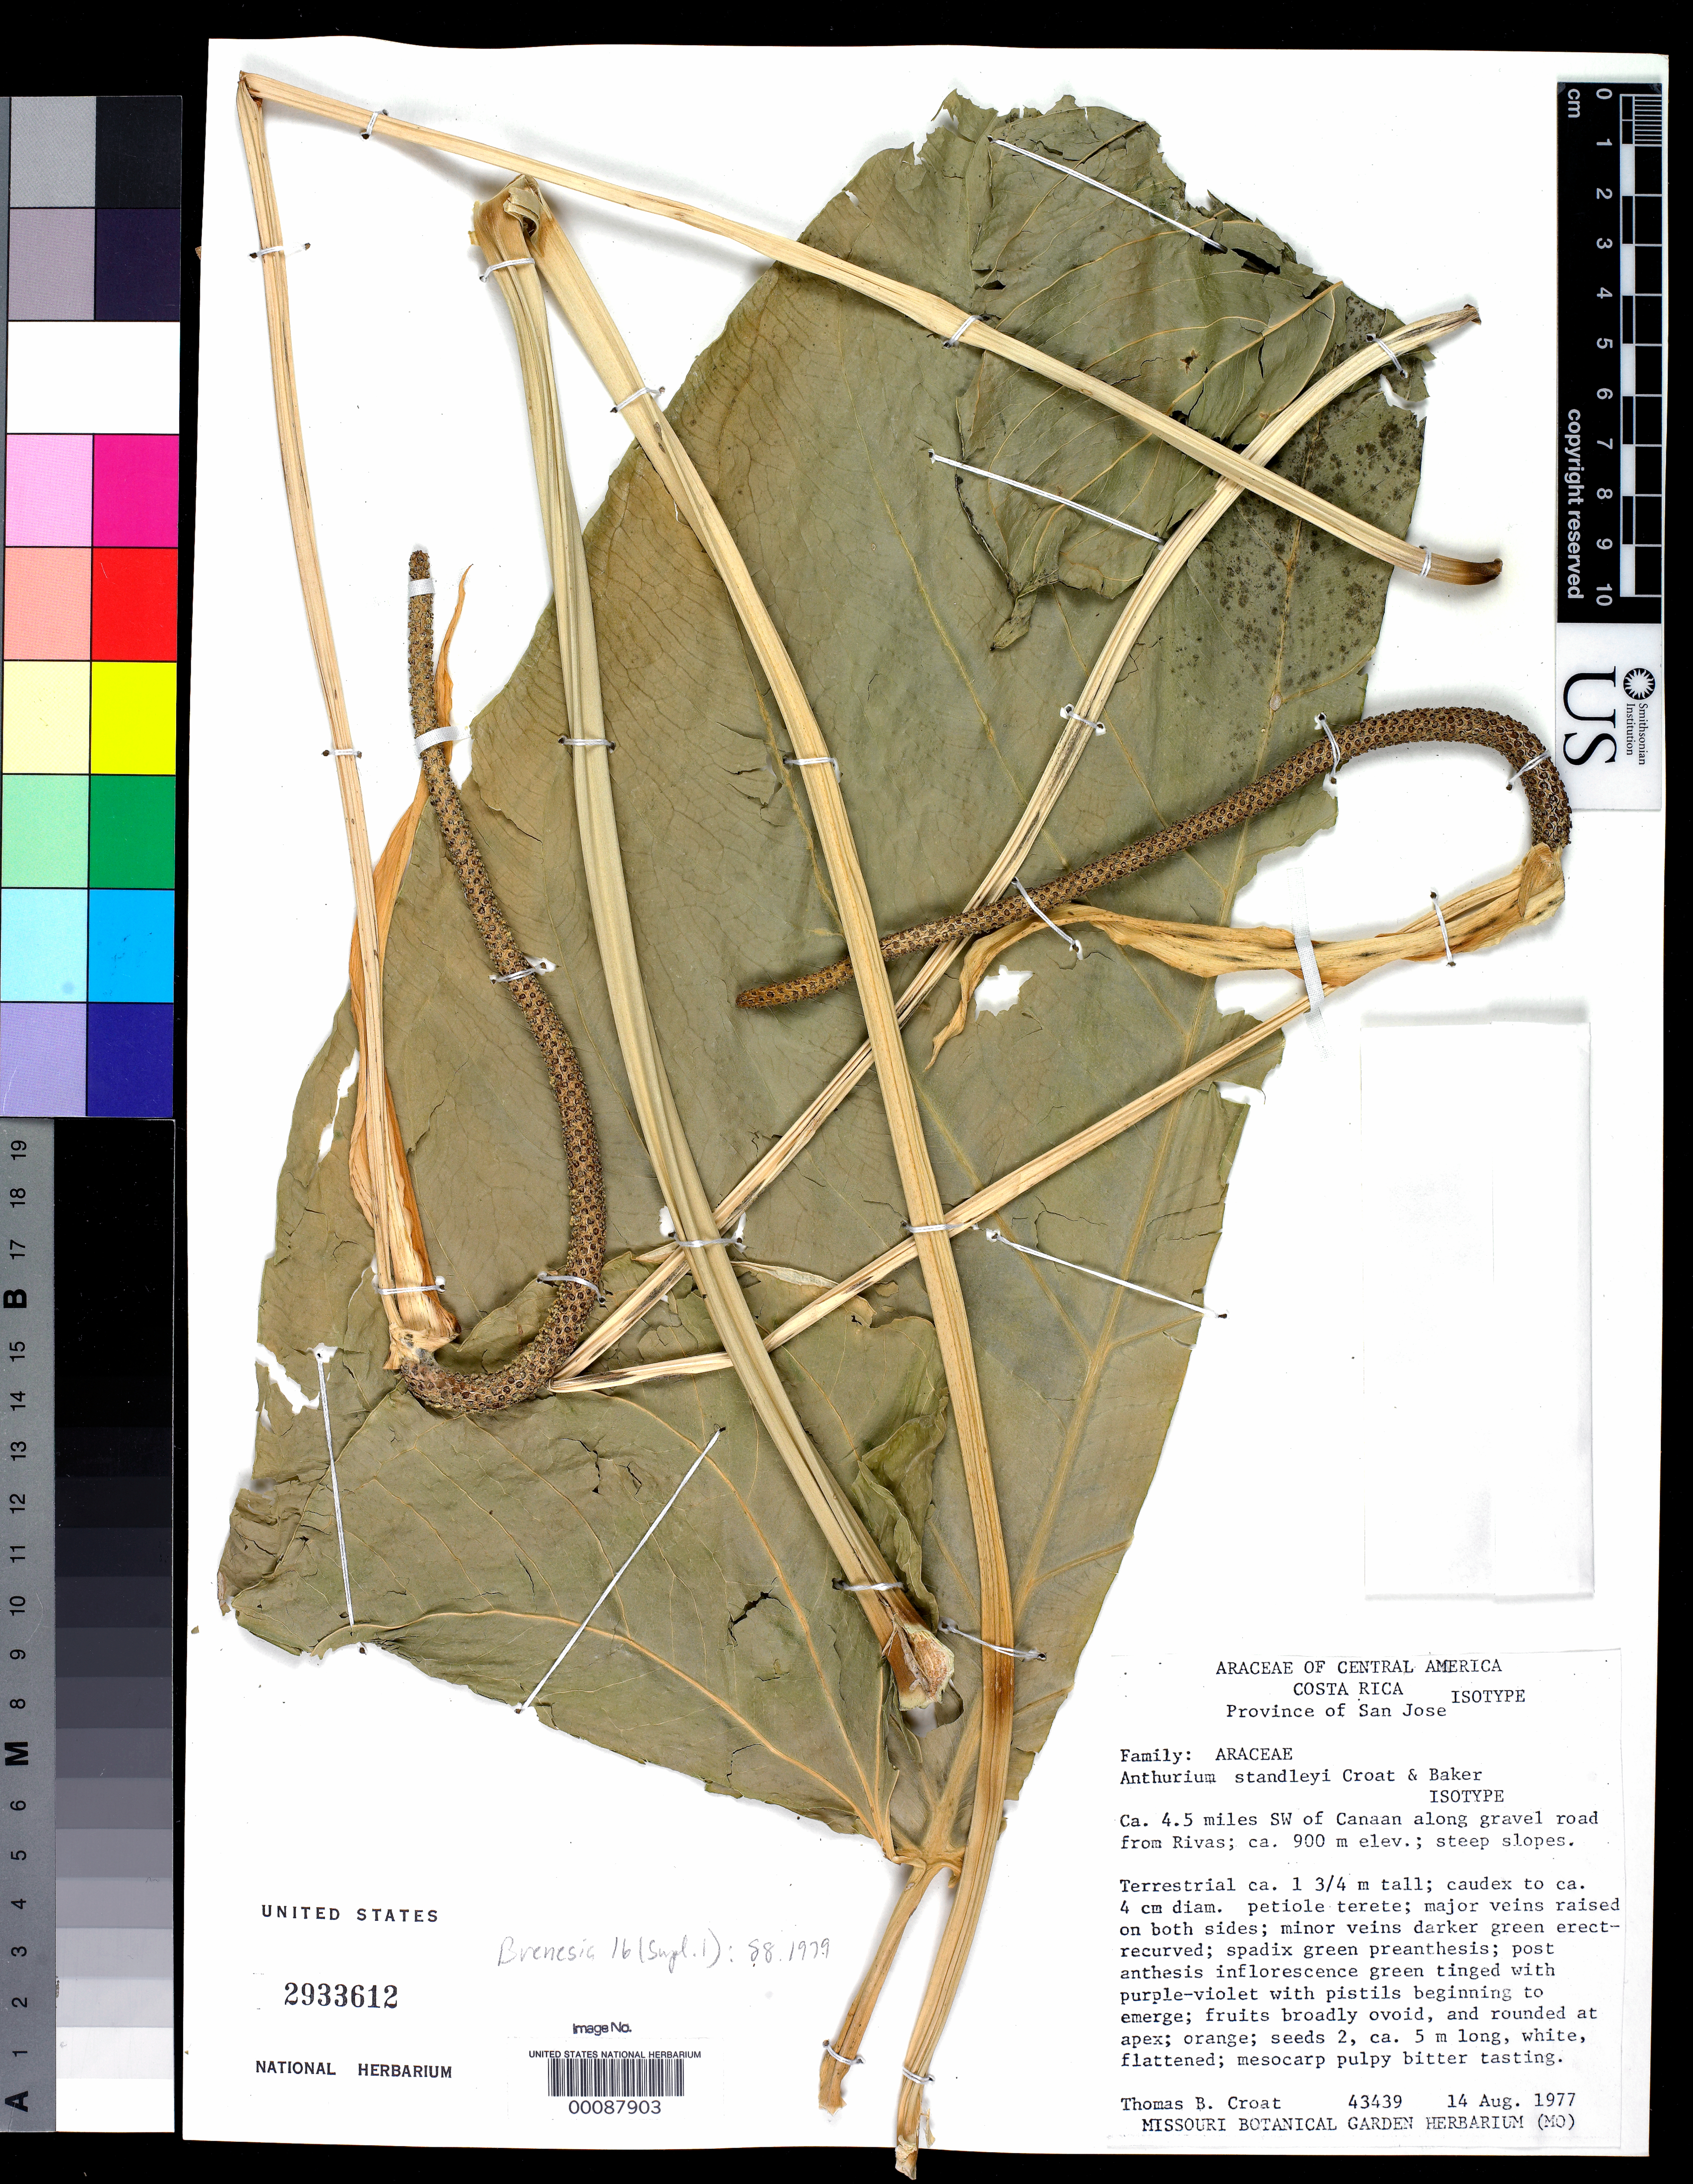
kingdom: Plantae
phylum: Tracheophyta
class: Liliopsida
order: Alismatales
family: Araceae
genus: Anthurium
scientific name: Anthurium standleyi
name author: Croat & R.A. Baker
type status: Isotype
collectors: T. B. Croat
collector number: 43439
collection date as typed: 14 Aug 1977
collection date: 1977-08-14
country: Costa Rica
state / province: San José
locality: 4.5 miles SW of Canaan along gravel road from Rivas.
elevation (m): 900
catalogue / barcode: US 2933612